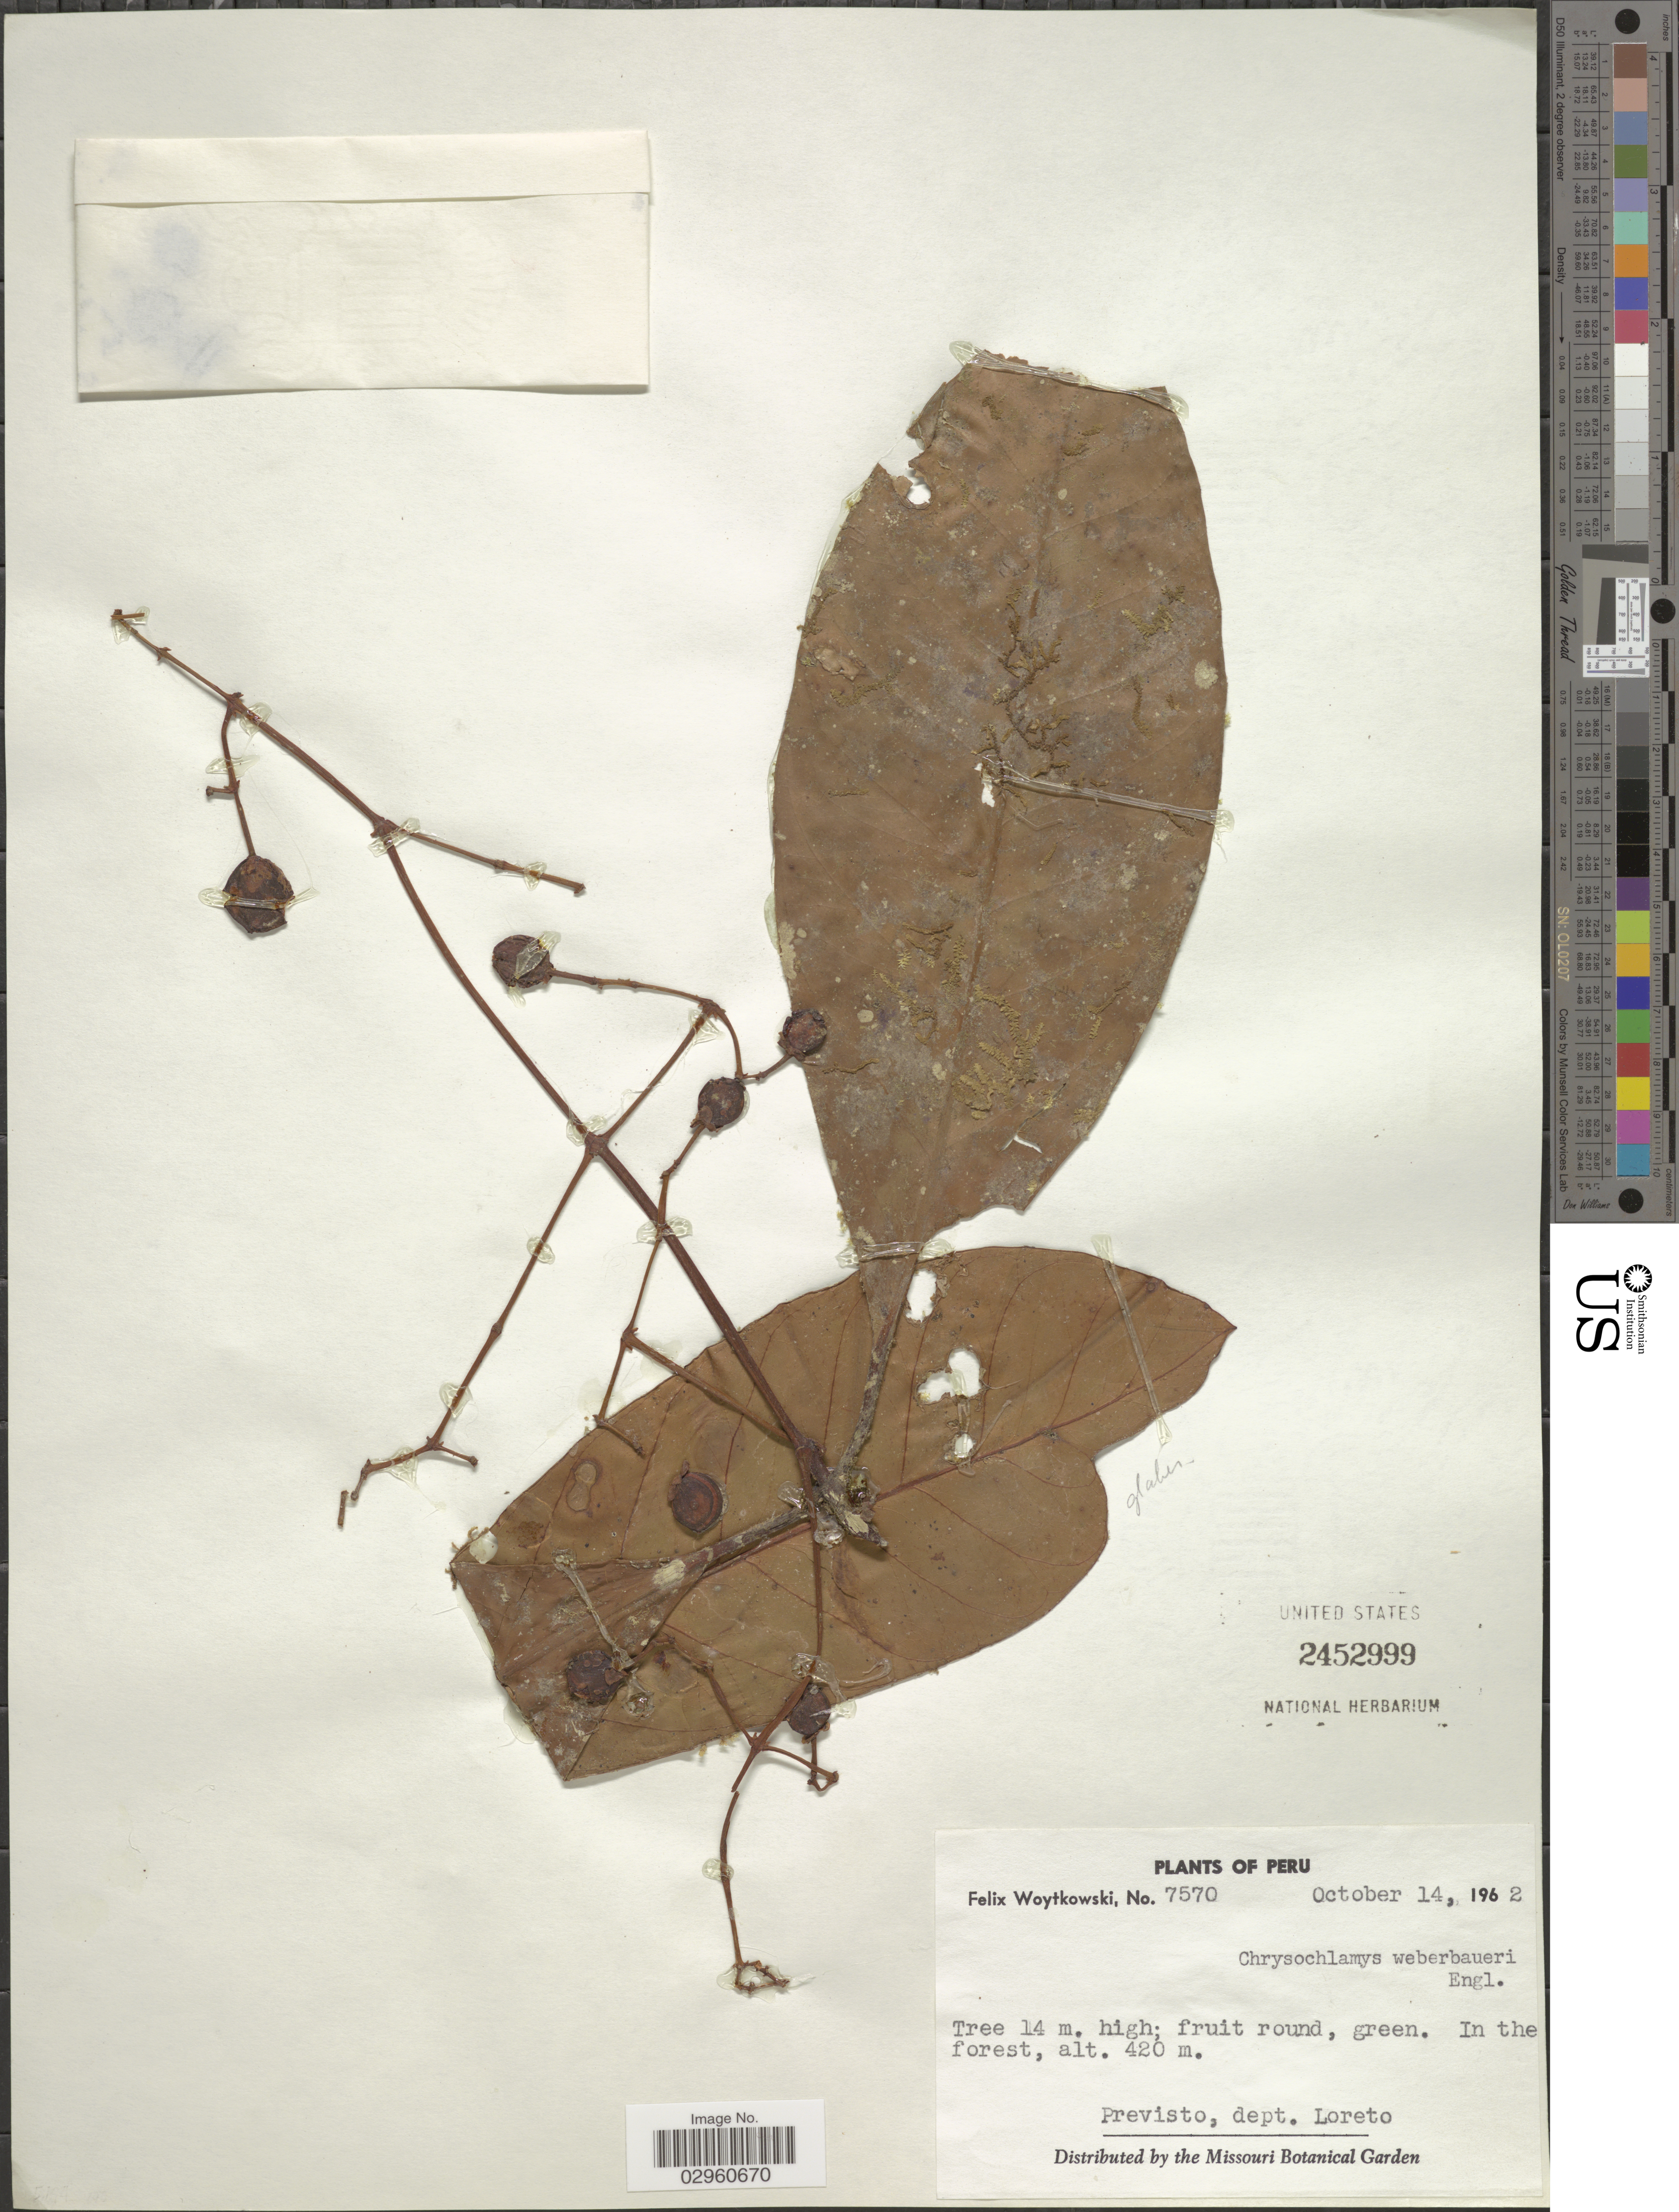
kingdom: Plantae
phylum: Tracheophyta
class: Magnoliopsida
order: Malpighiales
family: Clusiaceae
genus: Chrysochlamys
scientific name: Chrysochlamys weberbaueri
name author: Engl.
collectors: F. Woytkowski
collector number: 7570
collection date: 1962-10-14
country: Peru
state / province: Loreto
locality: Previsto, dept. Loreto.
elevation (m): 420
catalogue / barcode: US 2452999